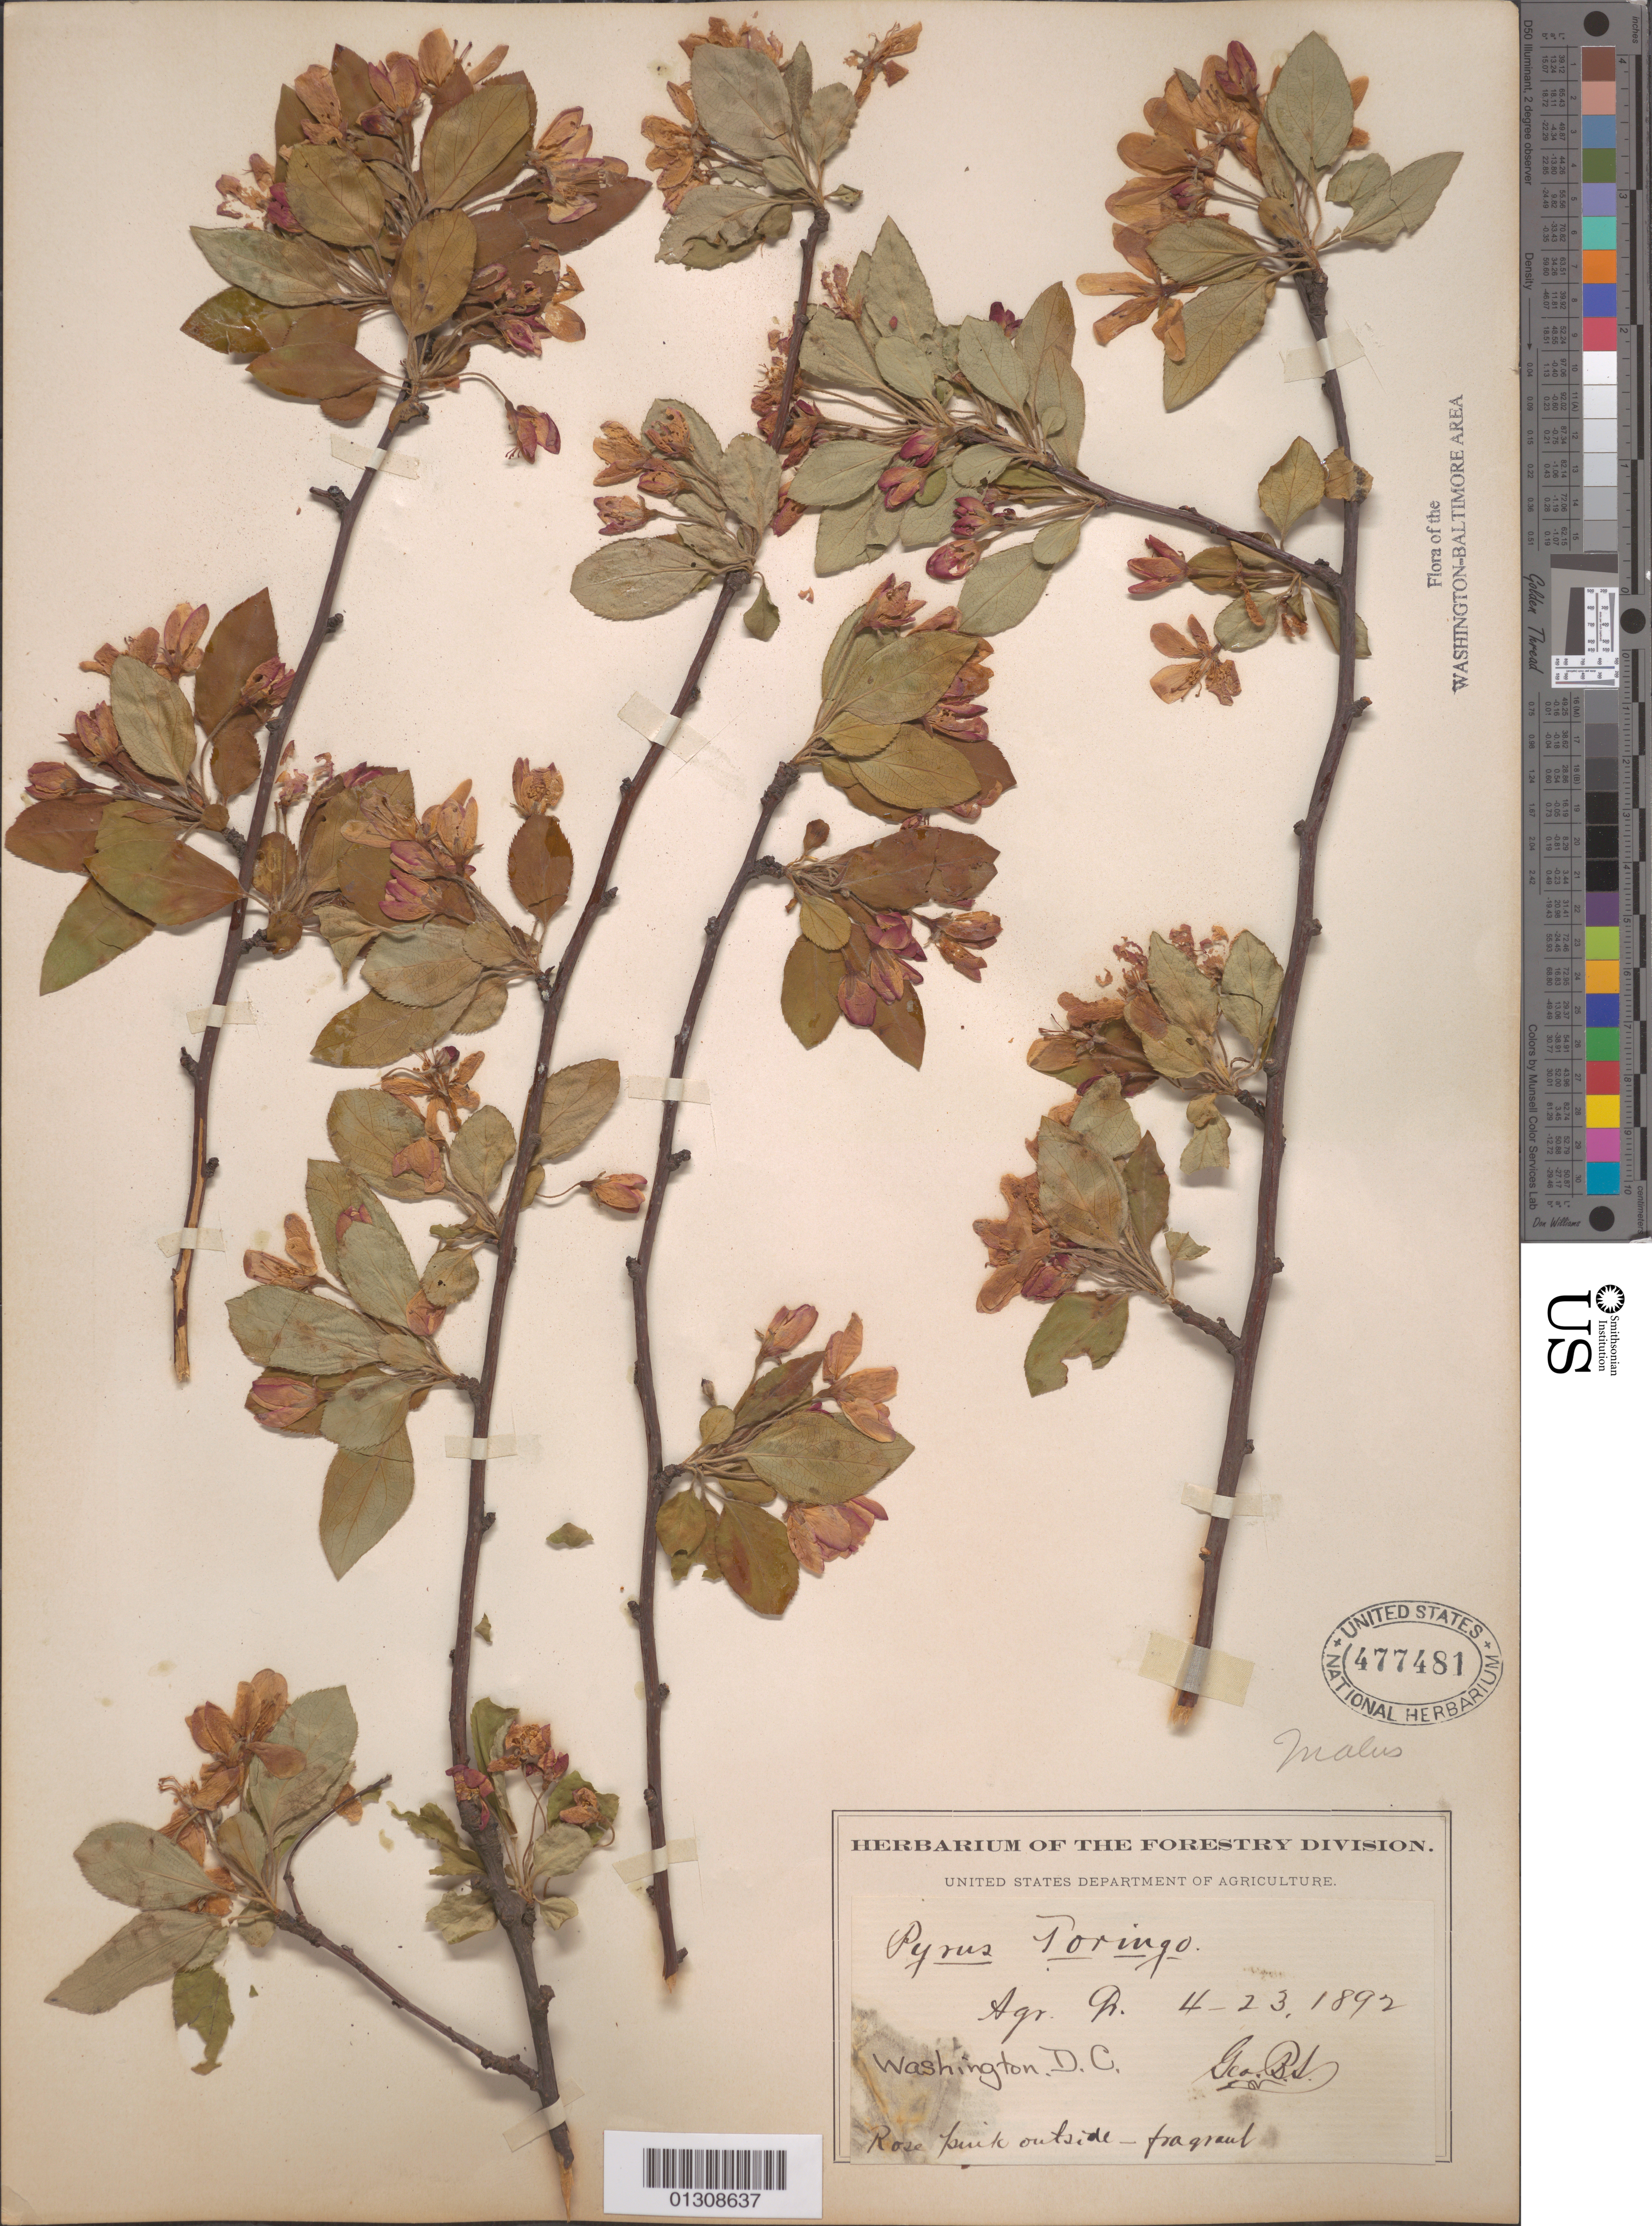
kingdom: Plantae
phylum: Tracheophyta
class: Magnoliopsida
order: Rosales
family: Rosaceae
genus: Malus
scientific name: Malus sp.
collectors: G. B. Sudworth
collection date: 1892-04-23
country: United States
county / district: District of Columbia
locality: Agr.Gr.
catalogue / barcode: US 477481